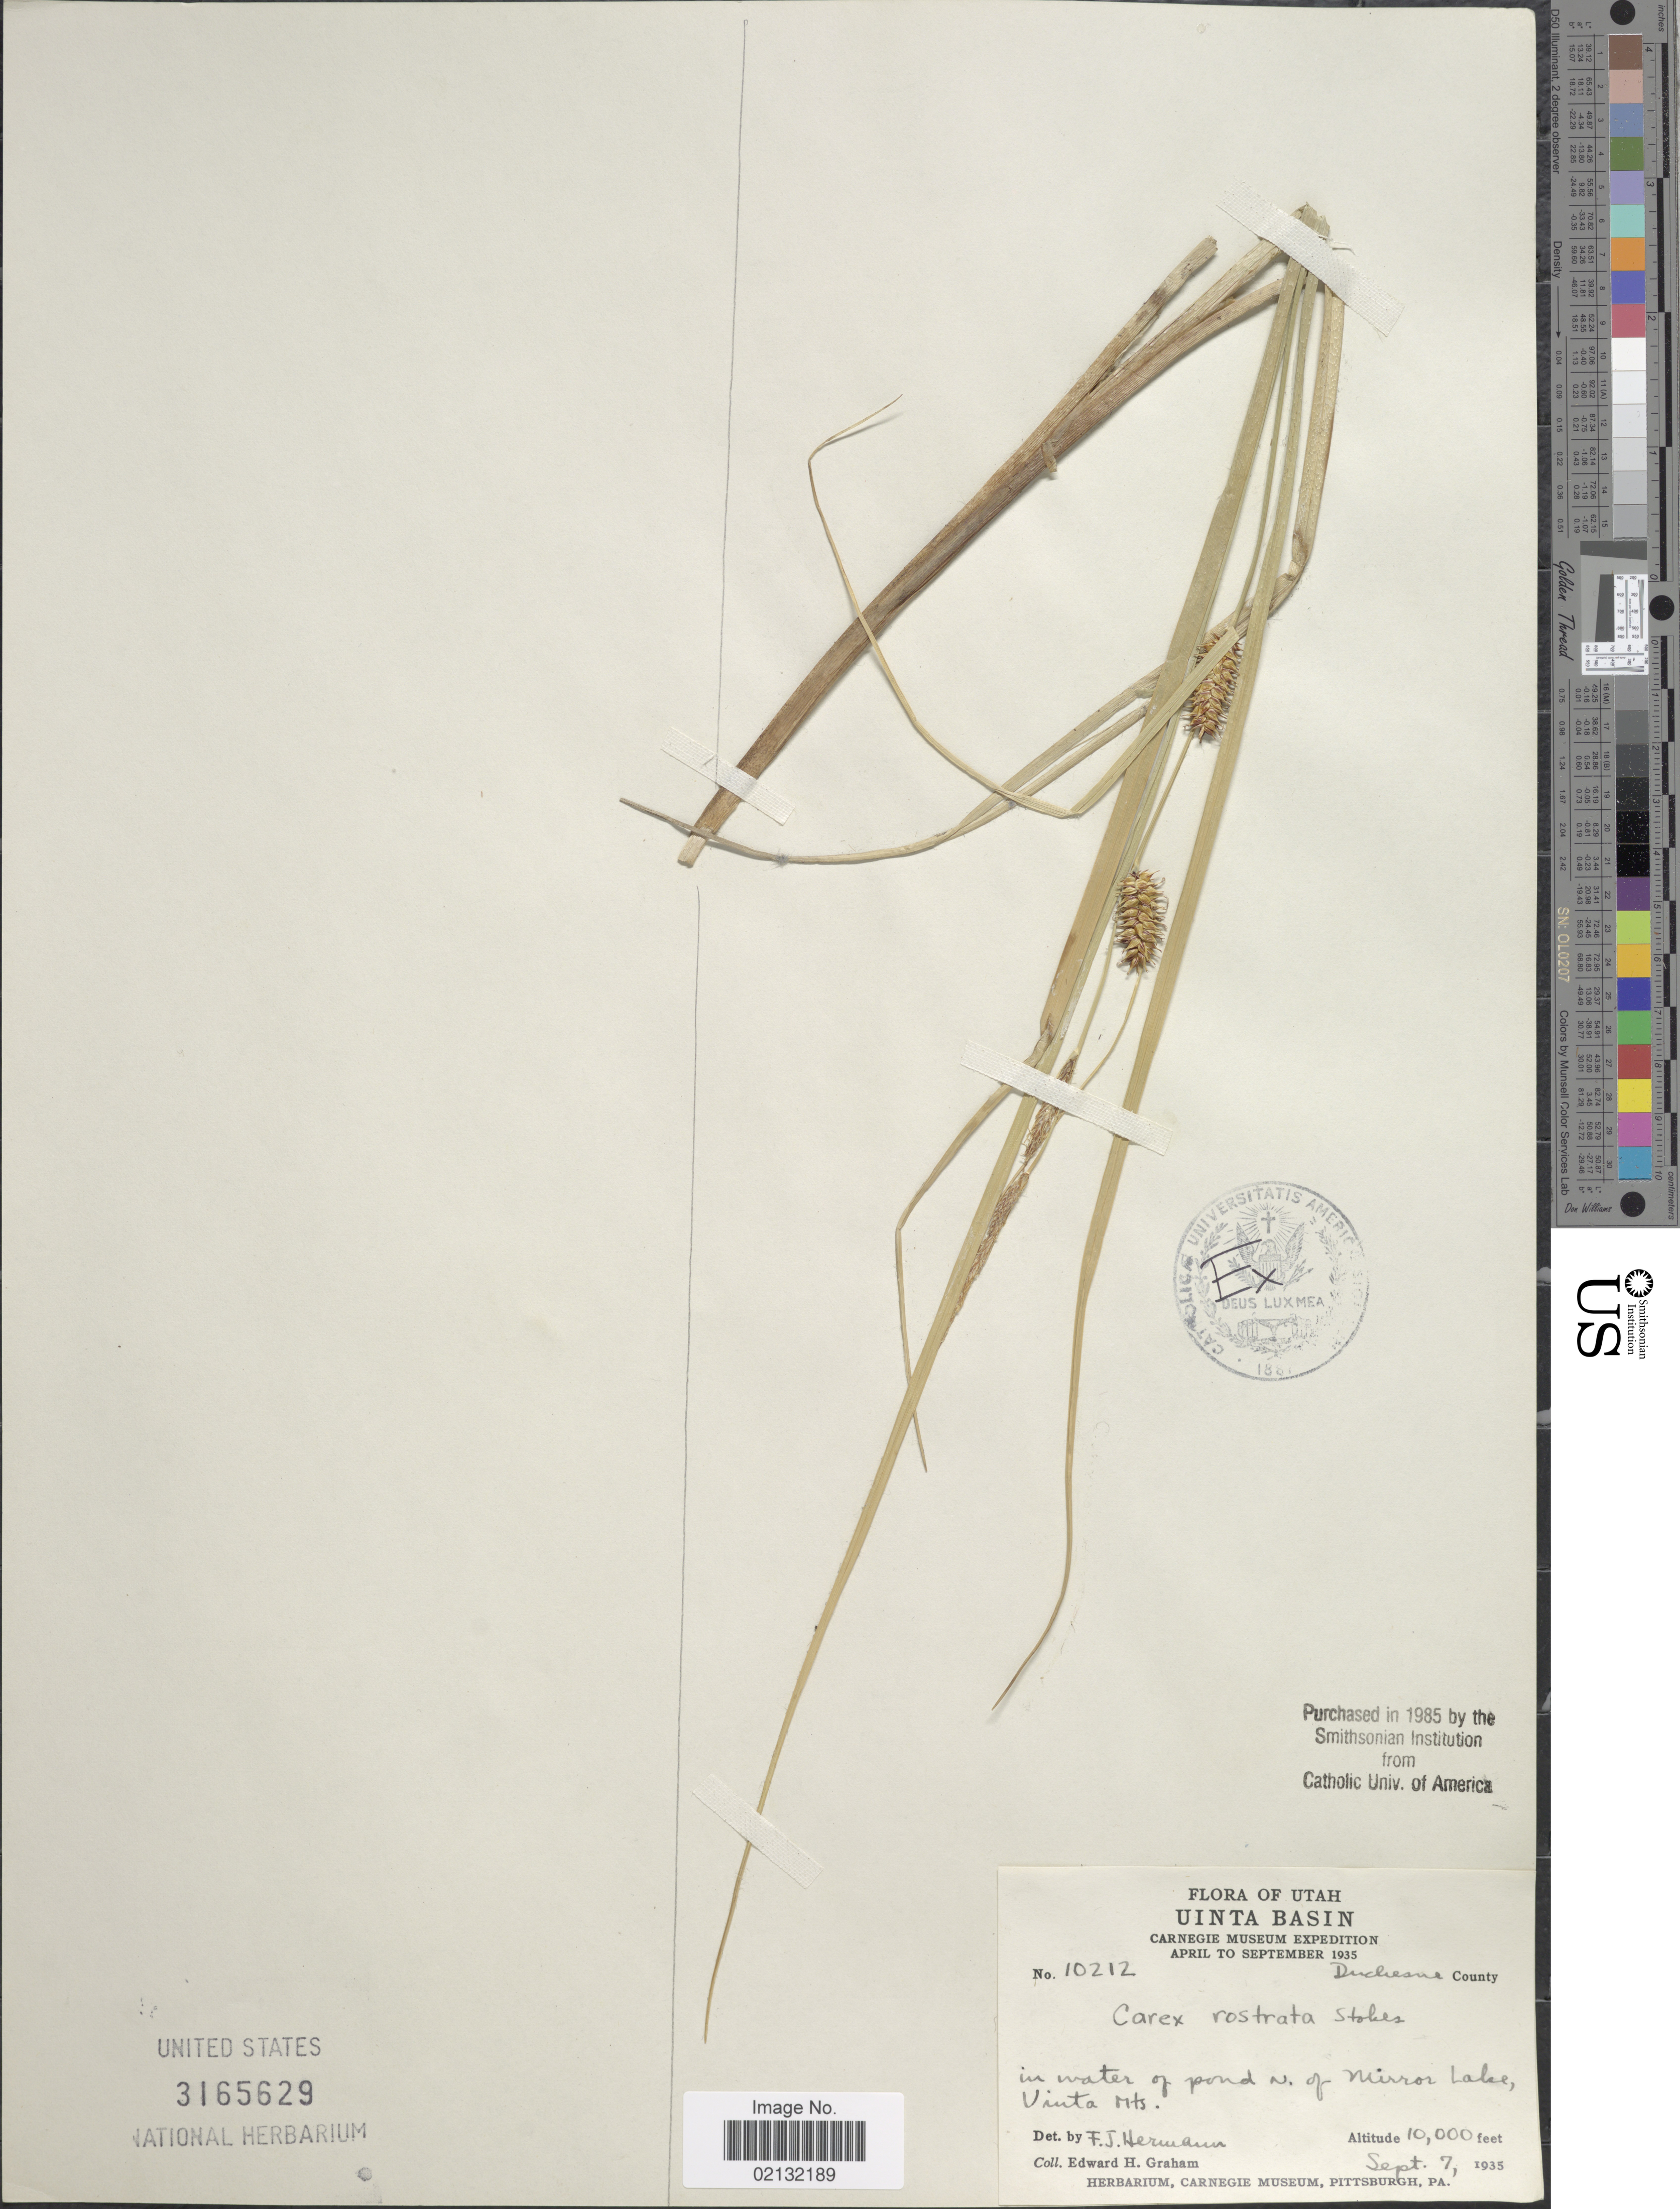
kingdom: Plantae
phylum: Tracheophyta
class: Liliopsida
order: Poales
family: Cyperaceae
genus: Carex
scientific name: Carex rostrata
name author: Stokes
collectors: E. H. Graham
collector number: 10212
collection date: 1935-09-07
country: United States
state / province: Utah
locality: Uinta Basin, in water of pond N. of Mirror Lake, Uinta Mts. Duchesne County.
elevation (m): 3048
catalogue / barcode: US 3165629